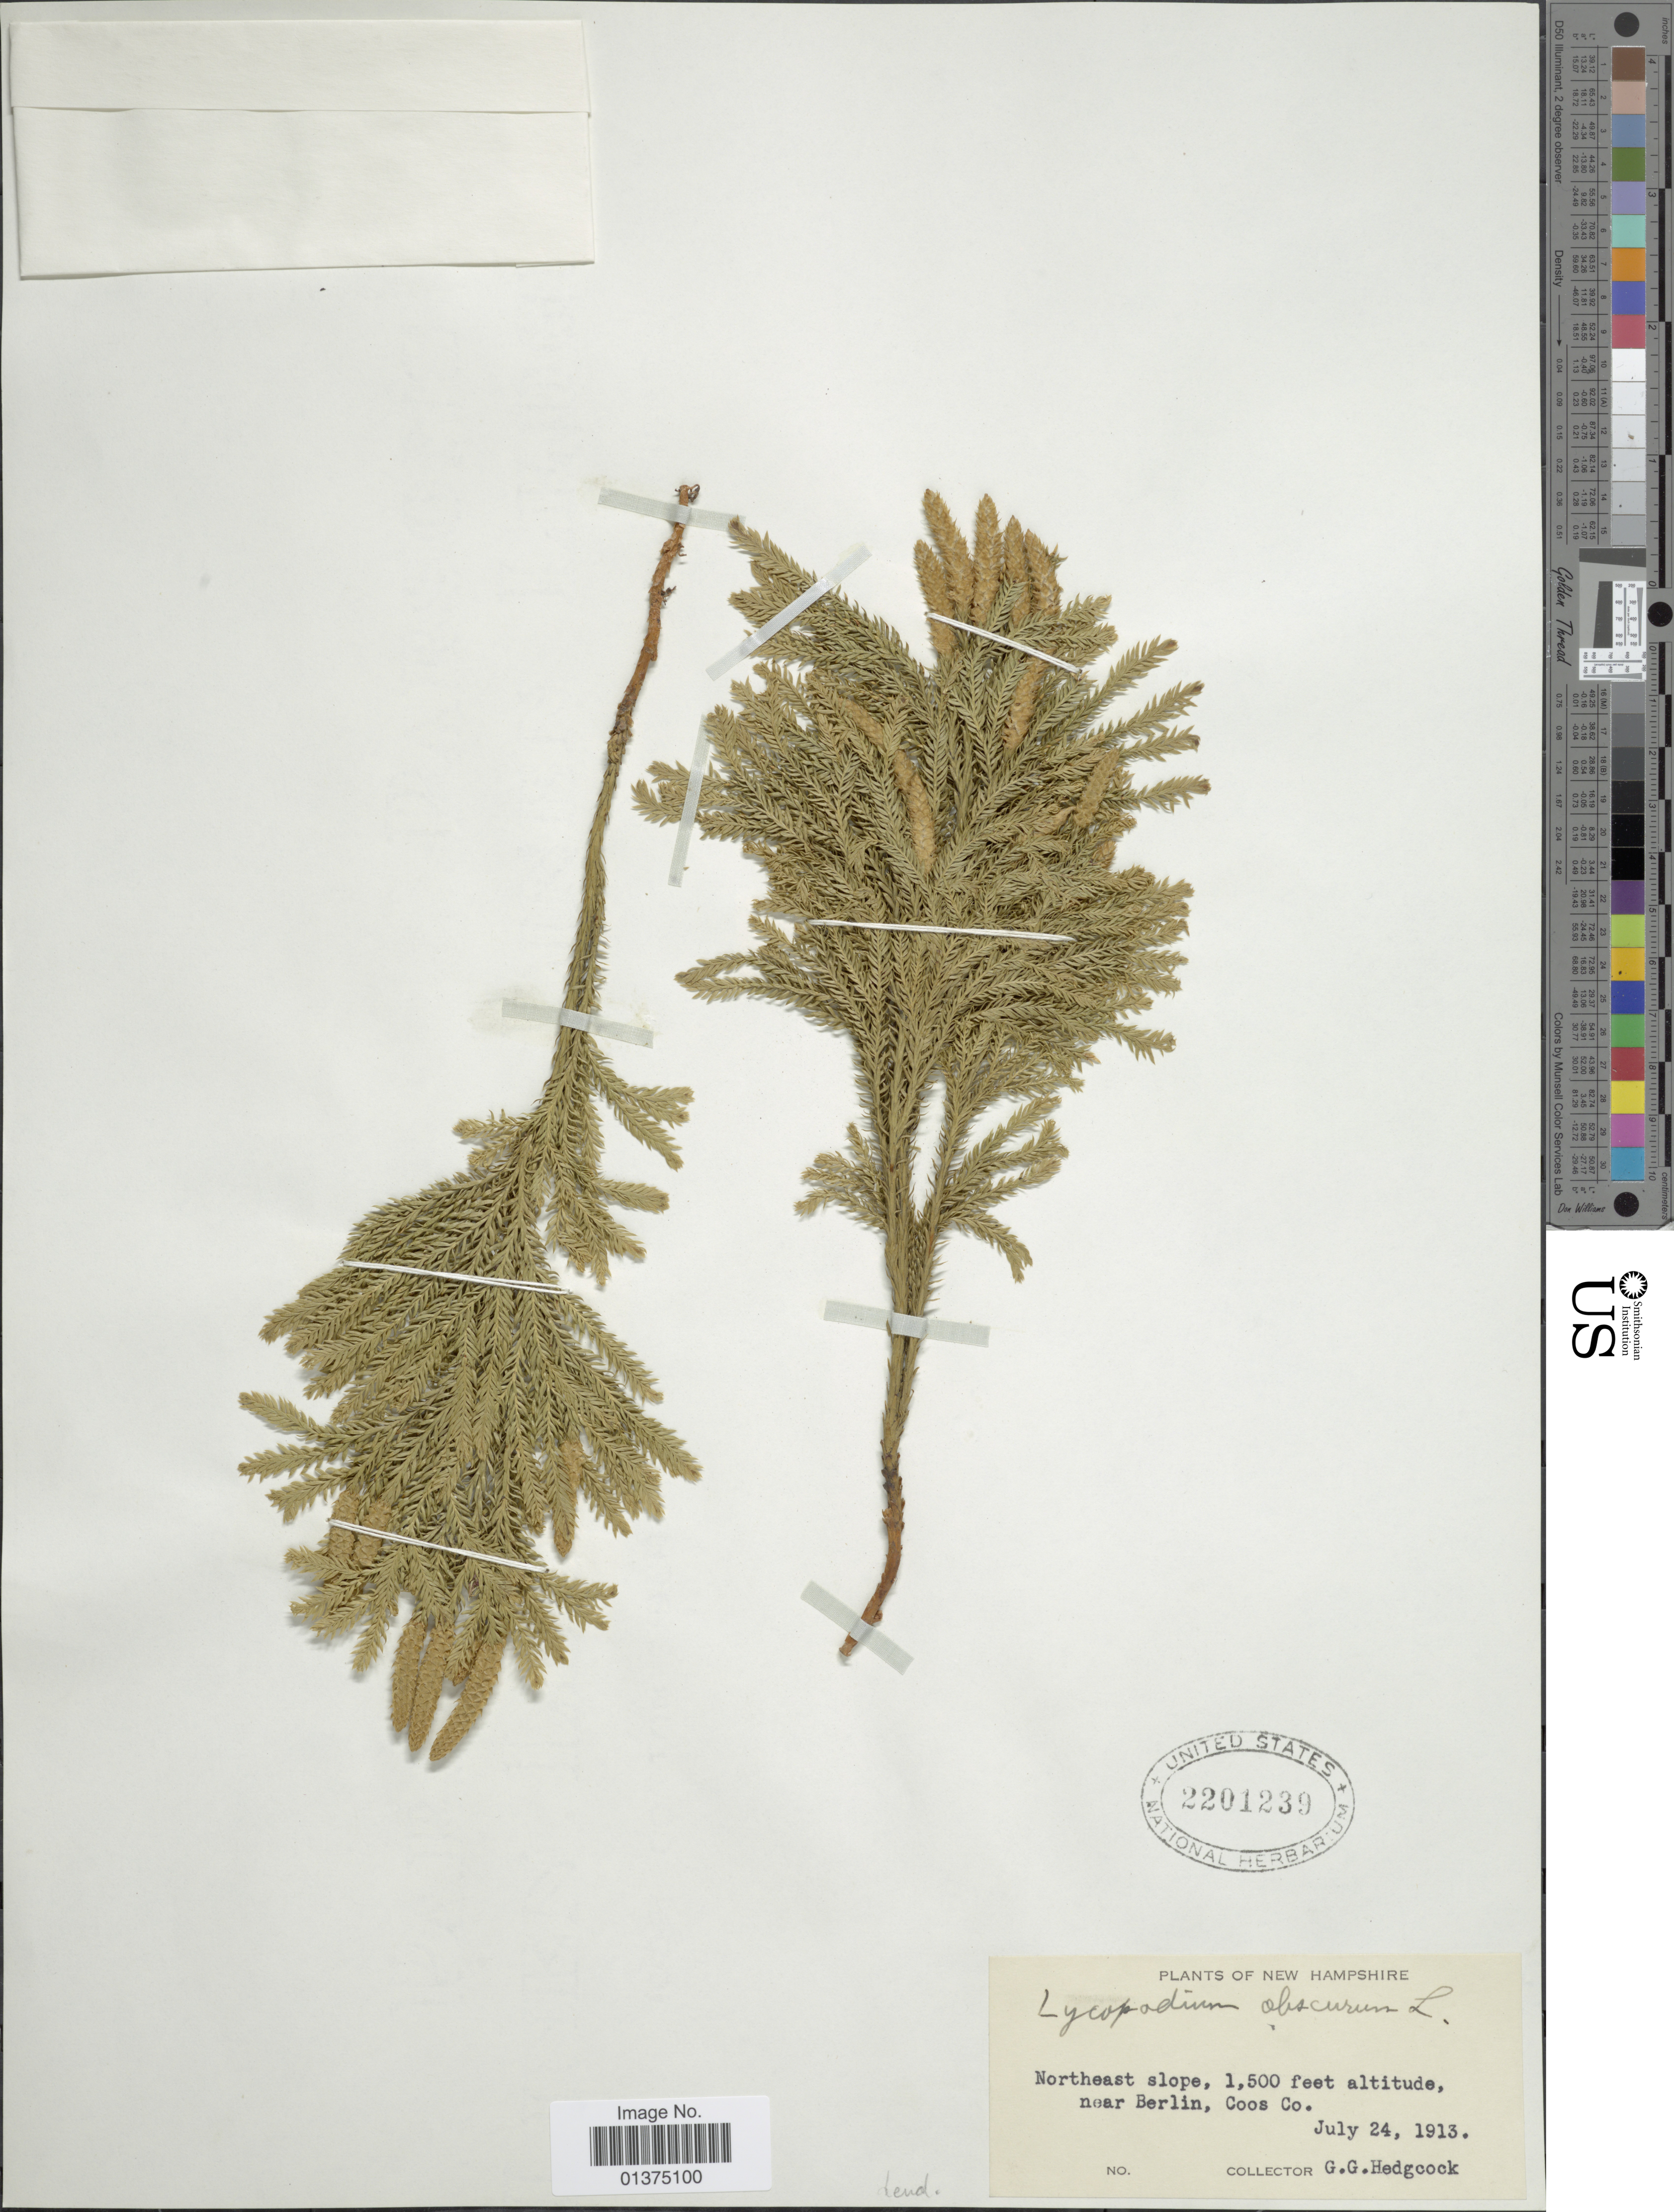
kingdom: Plantae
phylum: Tracheophyta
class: Lycopodiopsida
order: Lycopodiales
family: Lycopodiaceae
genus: Dendrolycopodium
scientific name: Dendrolycopodium dendroideum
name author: (Michx.) A. Haines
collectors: G. Hedgcock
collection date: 1913-07-24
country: United States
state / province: New Hampshire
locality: Northeast slope, near Berlin, Coos Co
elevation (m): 457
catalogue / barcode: US 2201239